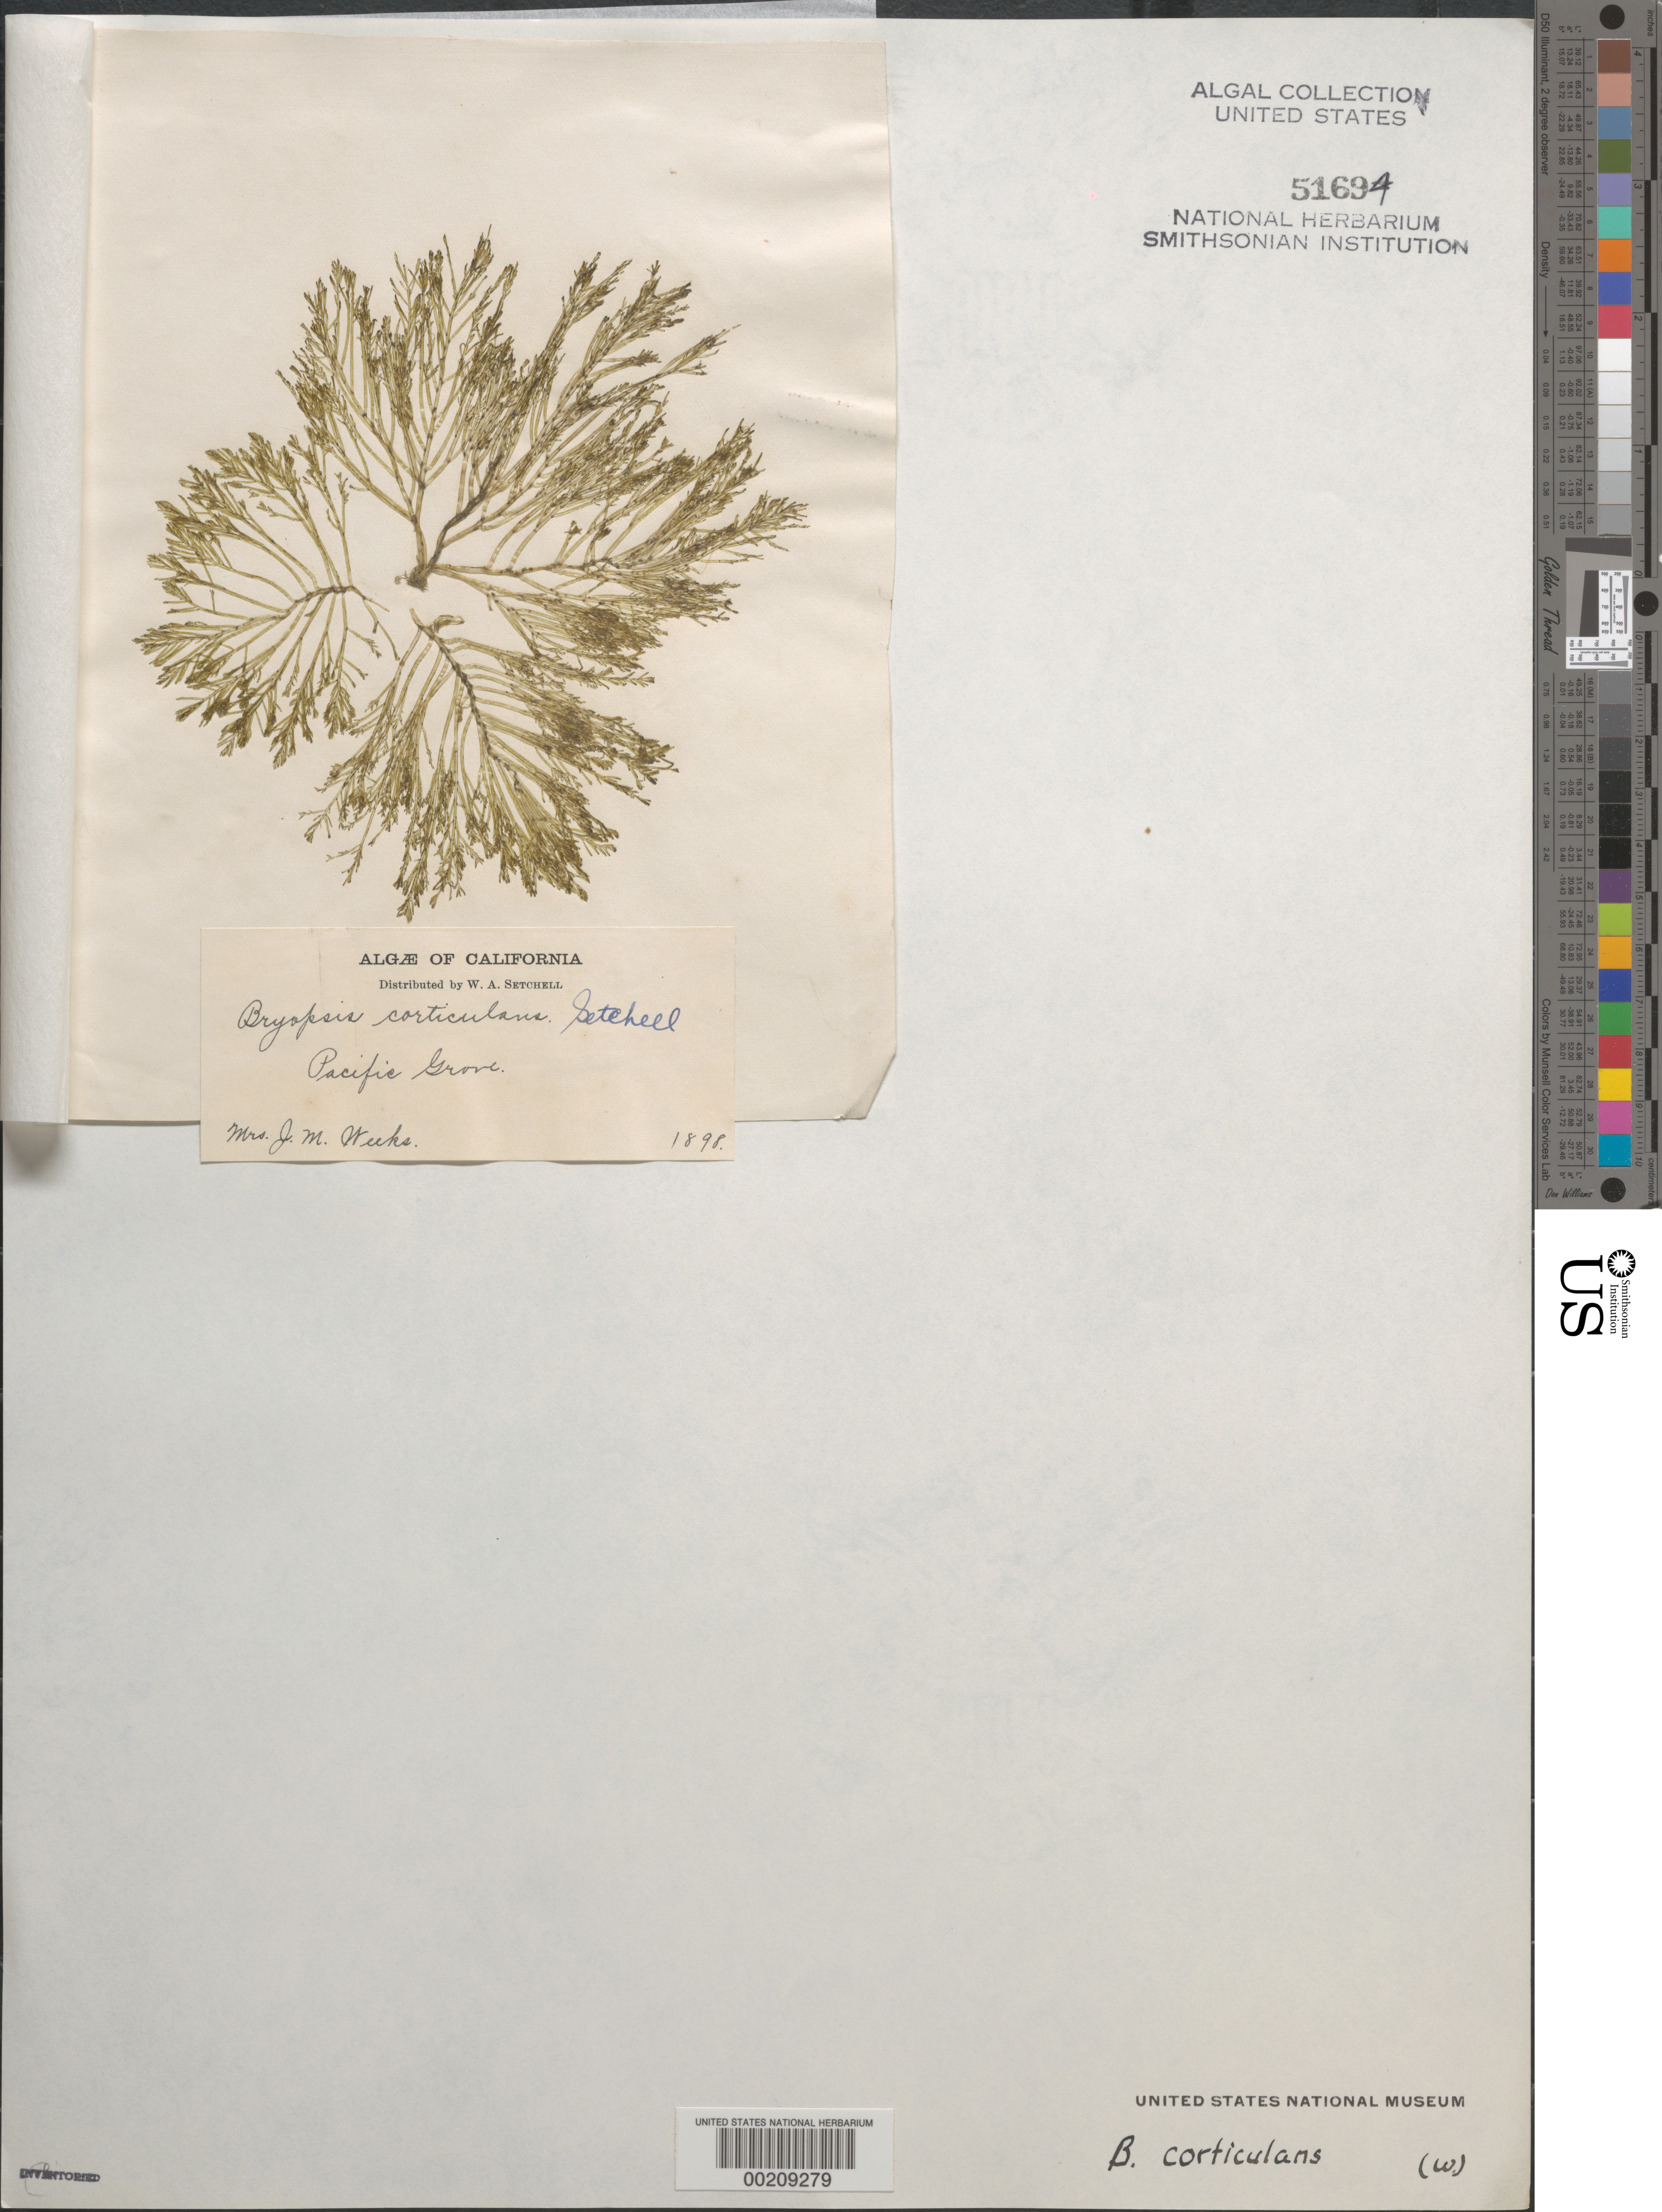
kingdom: Plantae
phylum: Chlorophyta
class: Ulvophyceae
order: Bryopsidales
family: Bryopsidaceae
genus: Bryopsis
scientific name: Bryopsis corticulans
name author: Setch. in Collins et al.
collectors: Mrs. J. Weeks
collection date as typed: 1898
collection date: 1898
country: United States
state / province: California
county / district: Monterey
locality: Pacific Grove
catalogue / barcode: US 51694